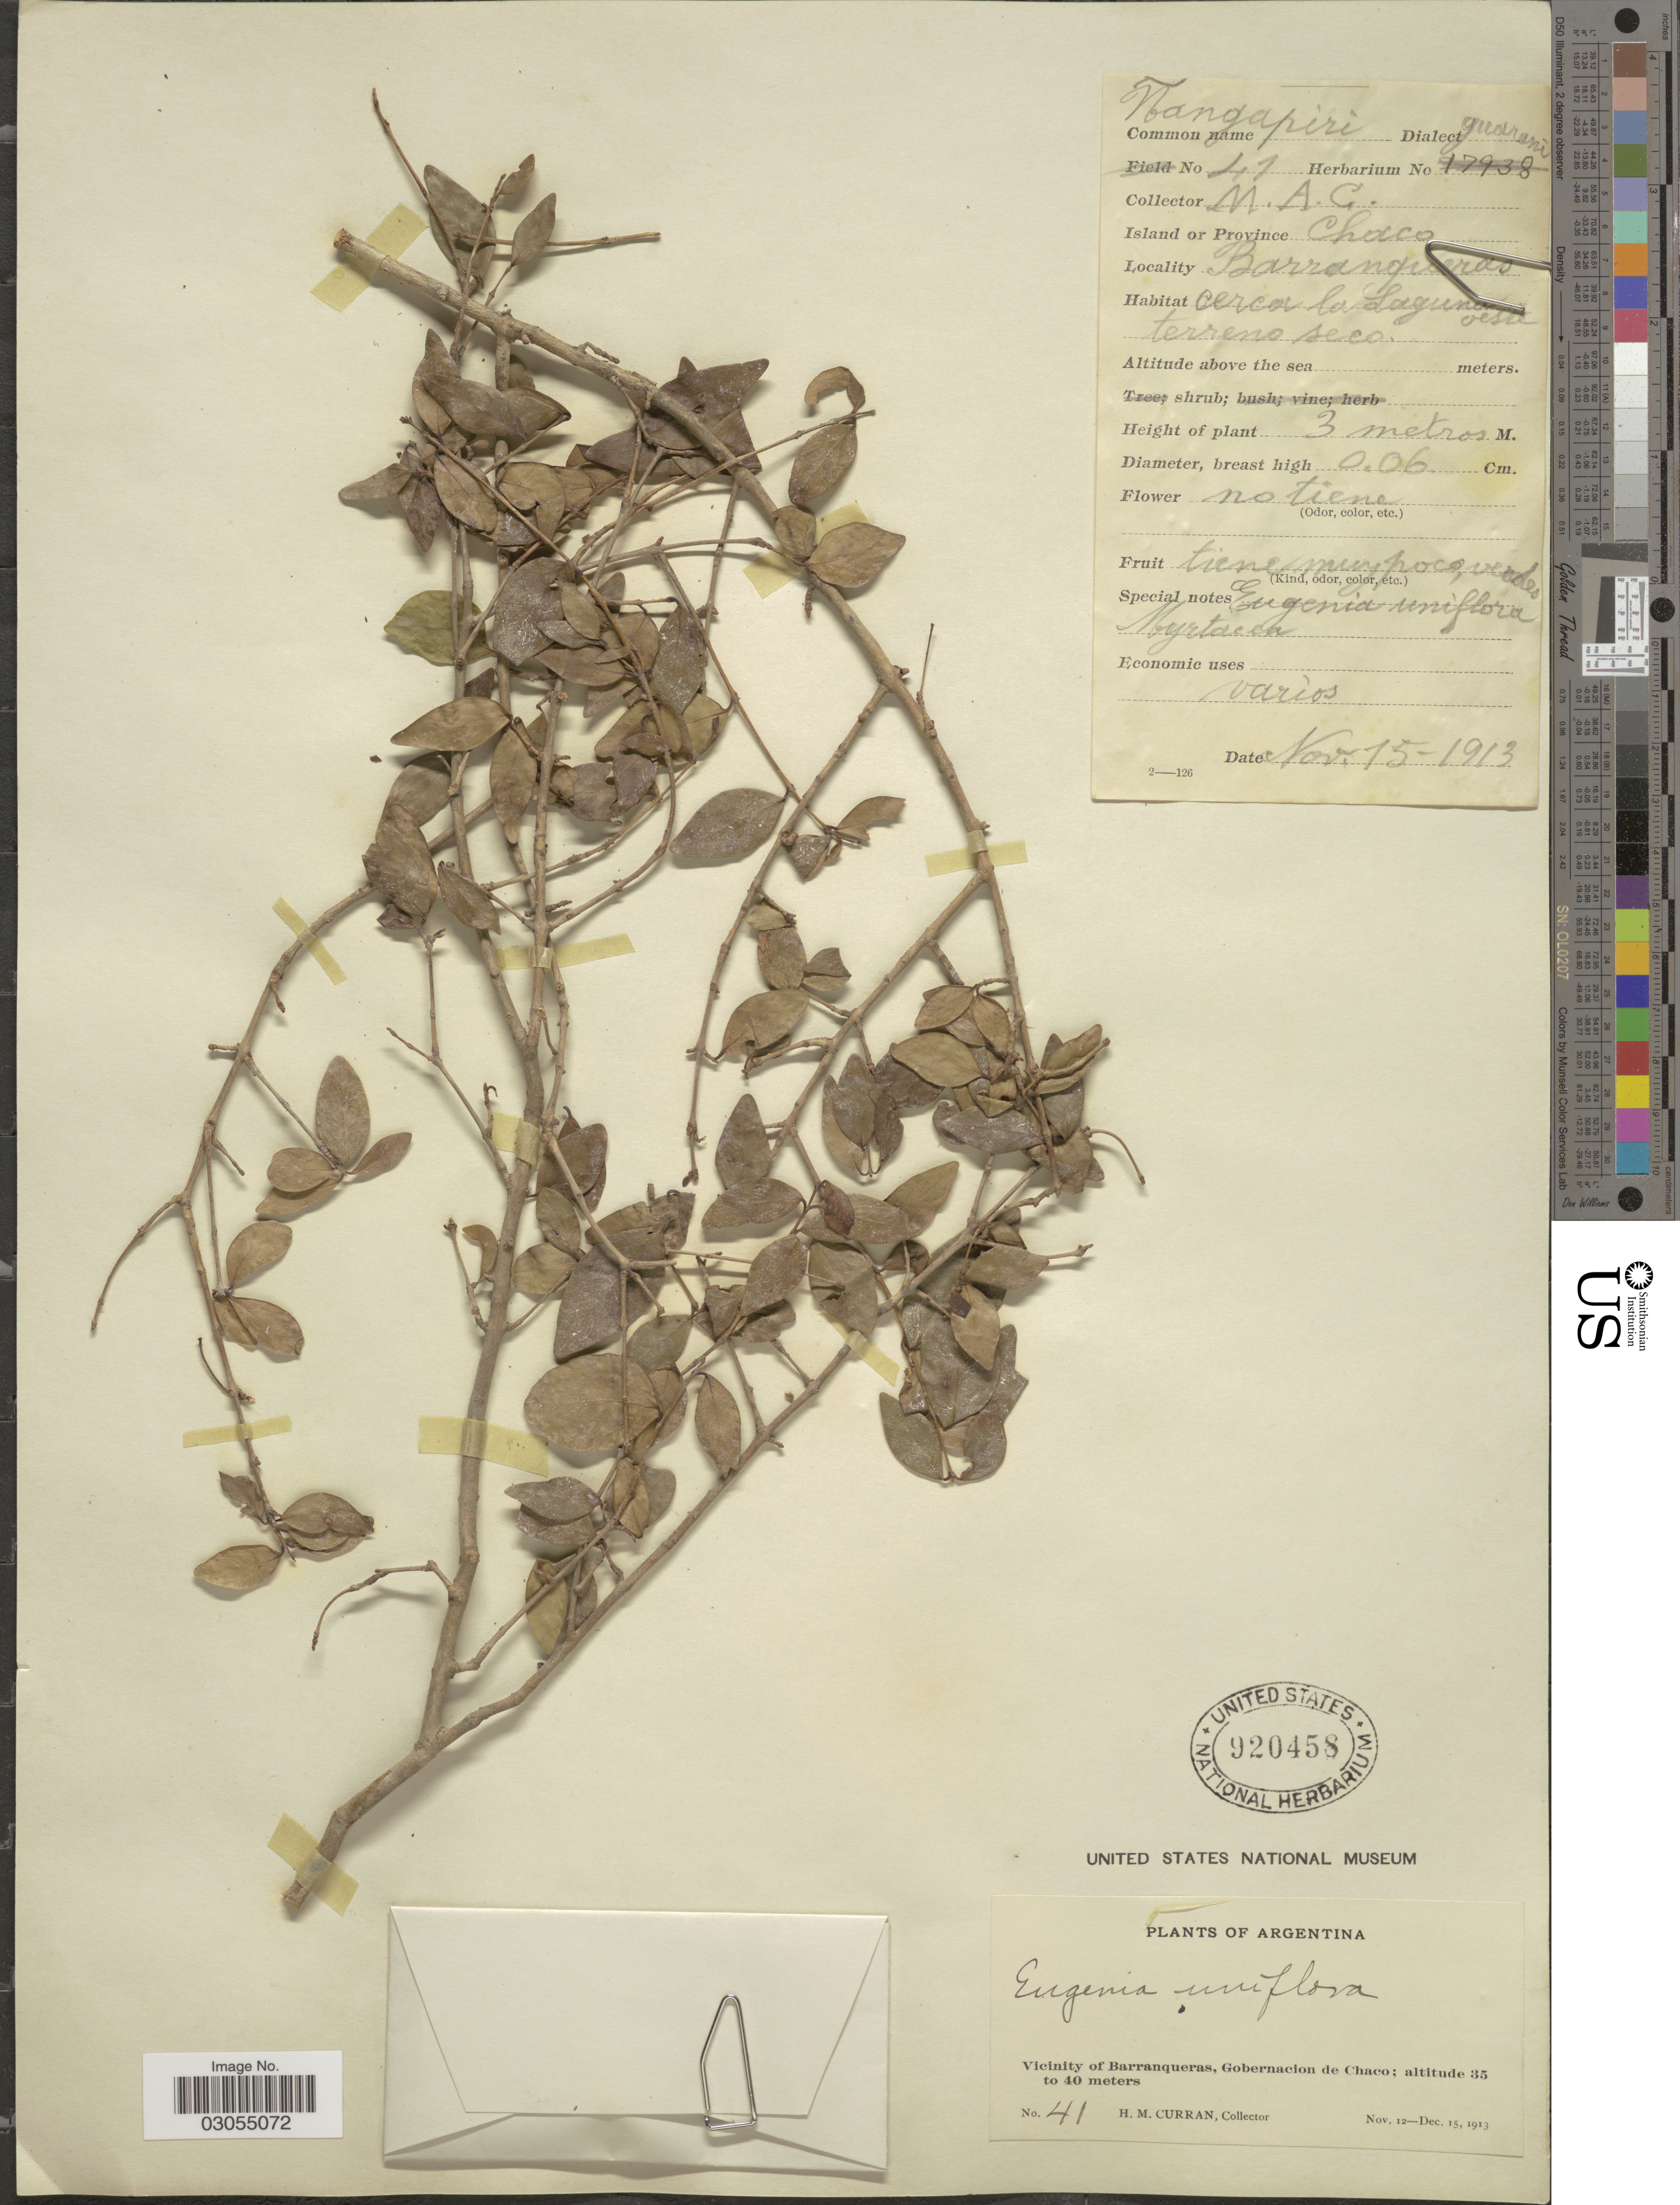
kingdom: Plantae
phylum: Tracheophyta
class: Magnoliopsida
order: Myrtales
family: Myrtaceae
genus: Eugenia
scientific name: Eugenia uniflora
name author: L.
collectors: H. M. Curran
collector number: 41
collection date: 1913-12-12/1913-12-15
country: Argentina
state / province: Chaco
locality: Vicinity of Barranqueras, Gobernacion de Chaco.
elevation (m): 35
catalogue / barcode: US 920458